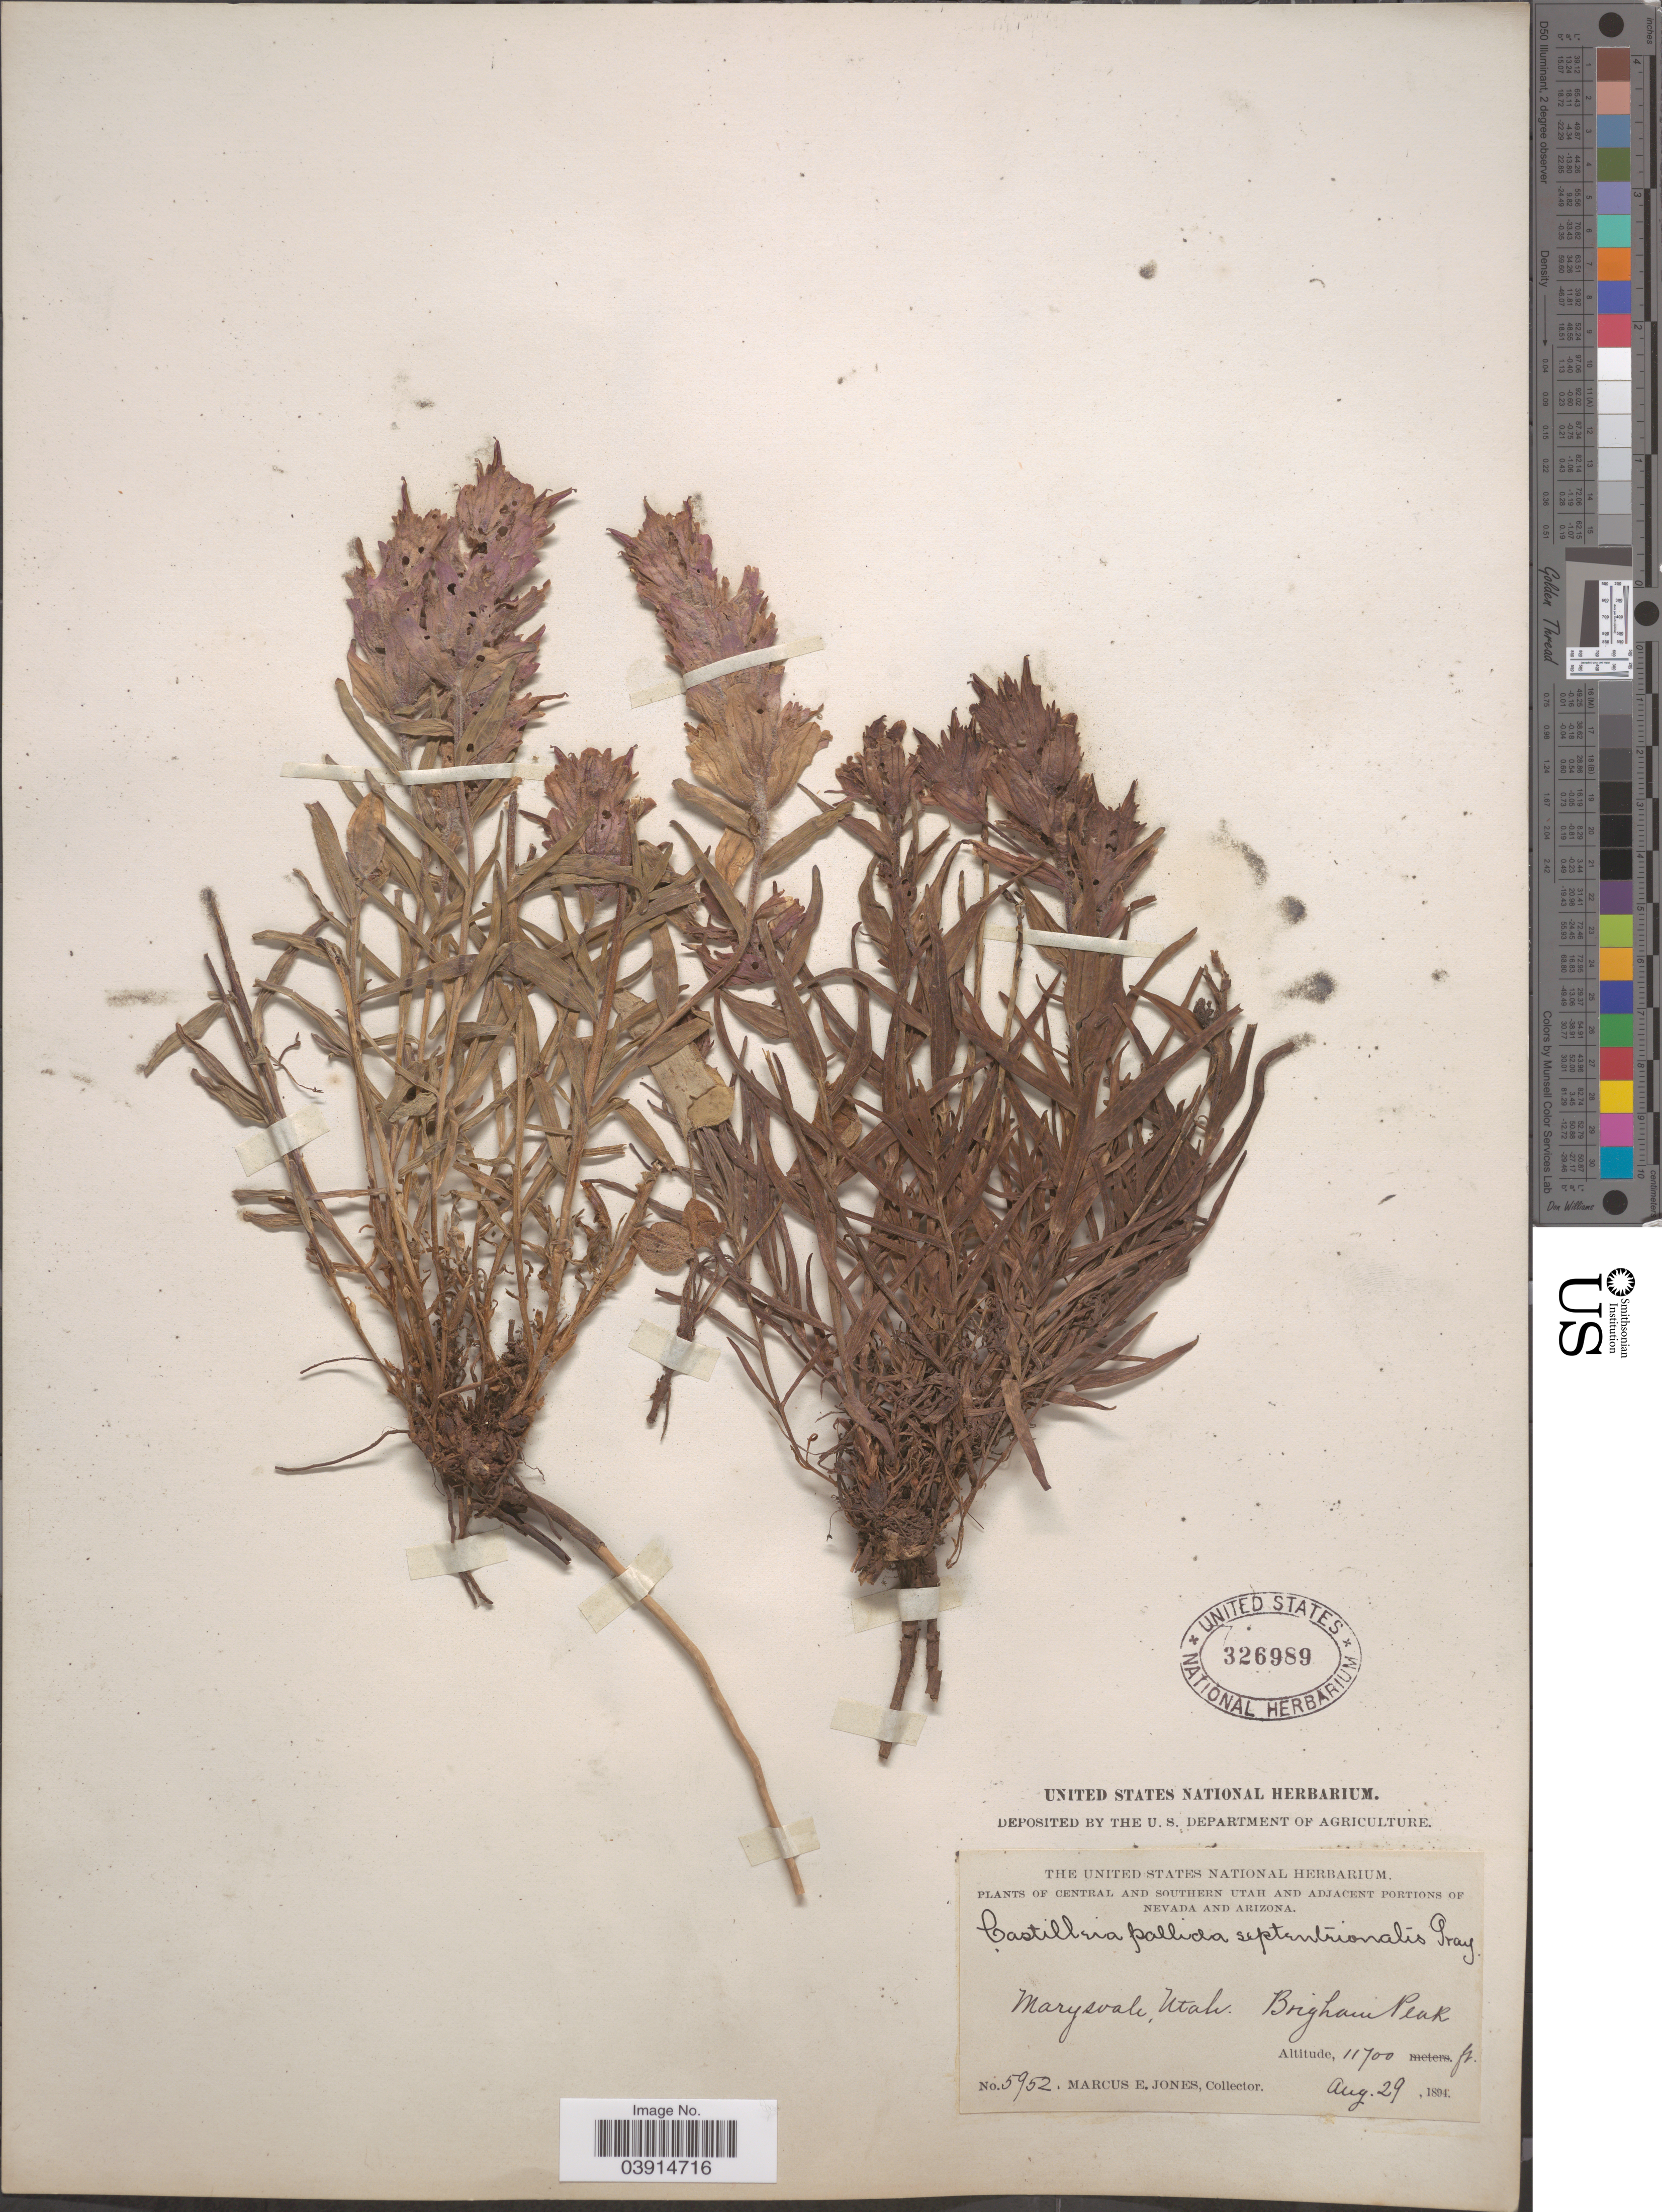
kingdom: Plantae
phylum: Tracheophyta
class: Magnoliopsida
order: Lamiales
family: Orobanchaceae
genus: Castilleja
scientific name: Castilleja sp.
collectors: M. E. Jones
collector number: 5952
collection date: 1894-08-29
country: United States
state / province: Utah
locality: Central and Southern Utah. Marysvale. Brigham Peak.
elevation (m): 3566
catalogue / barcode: US 326989